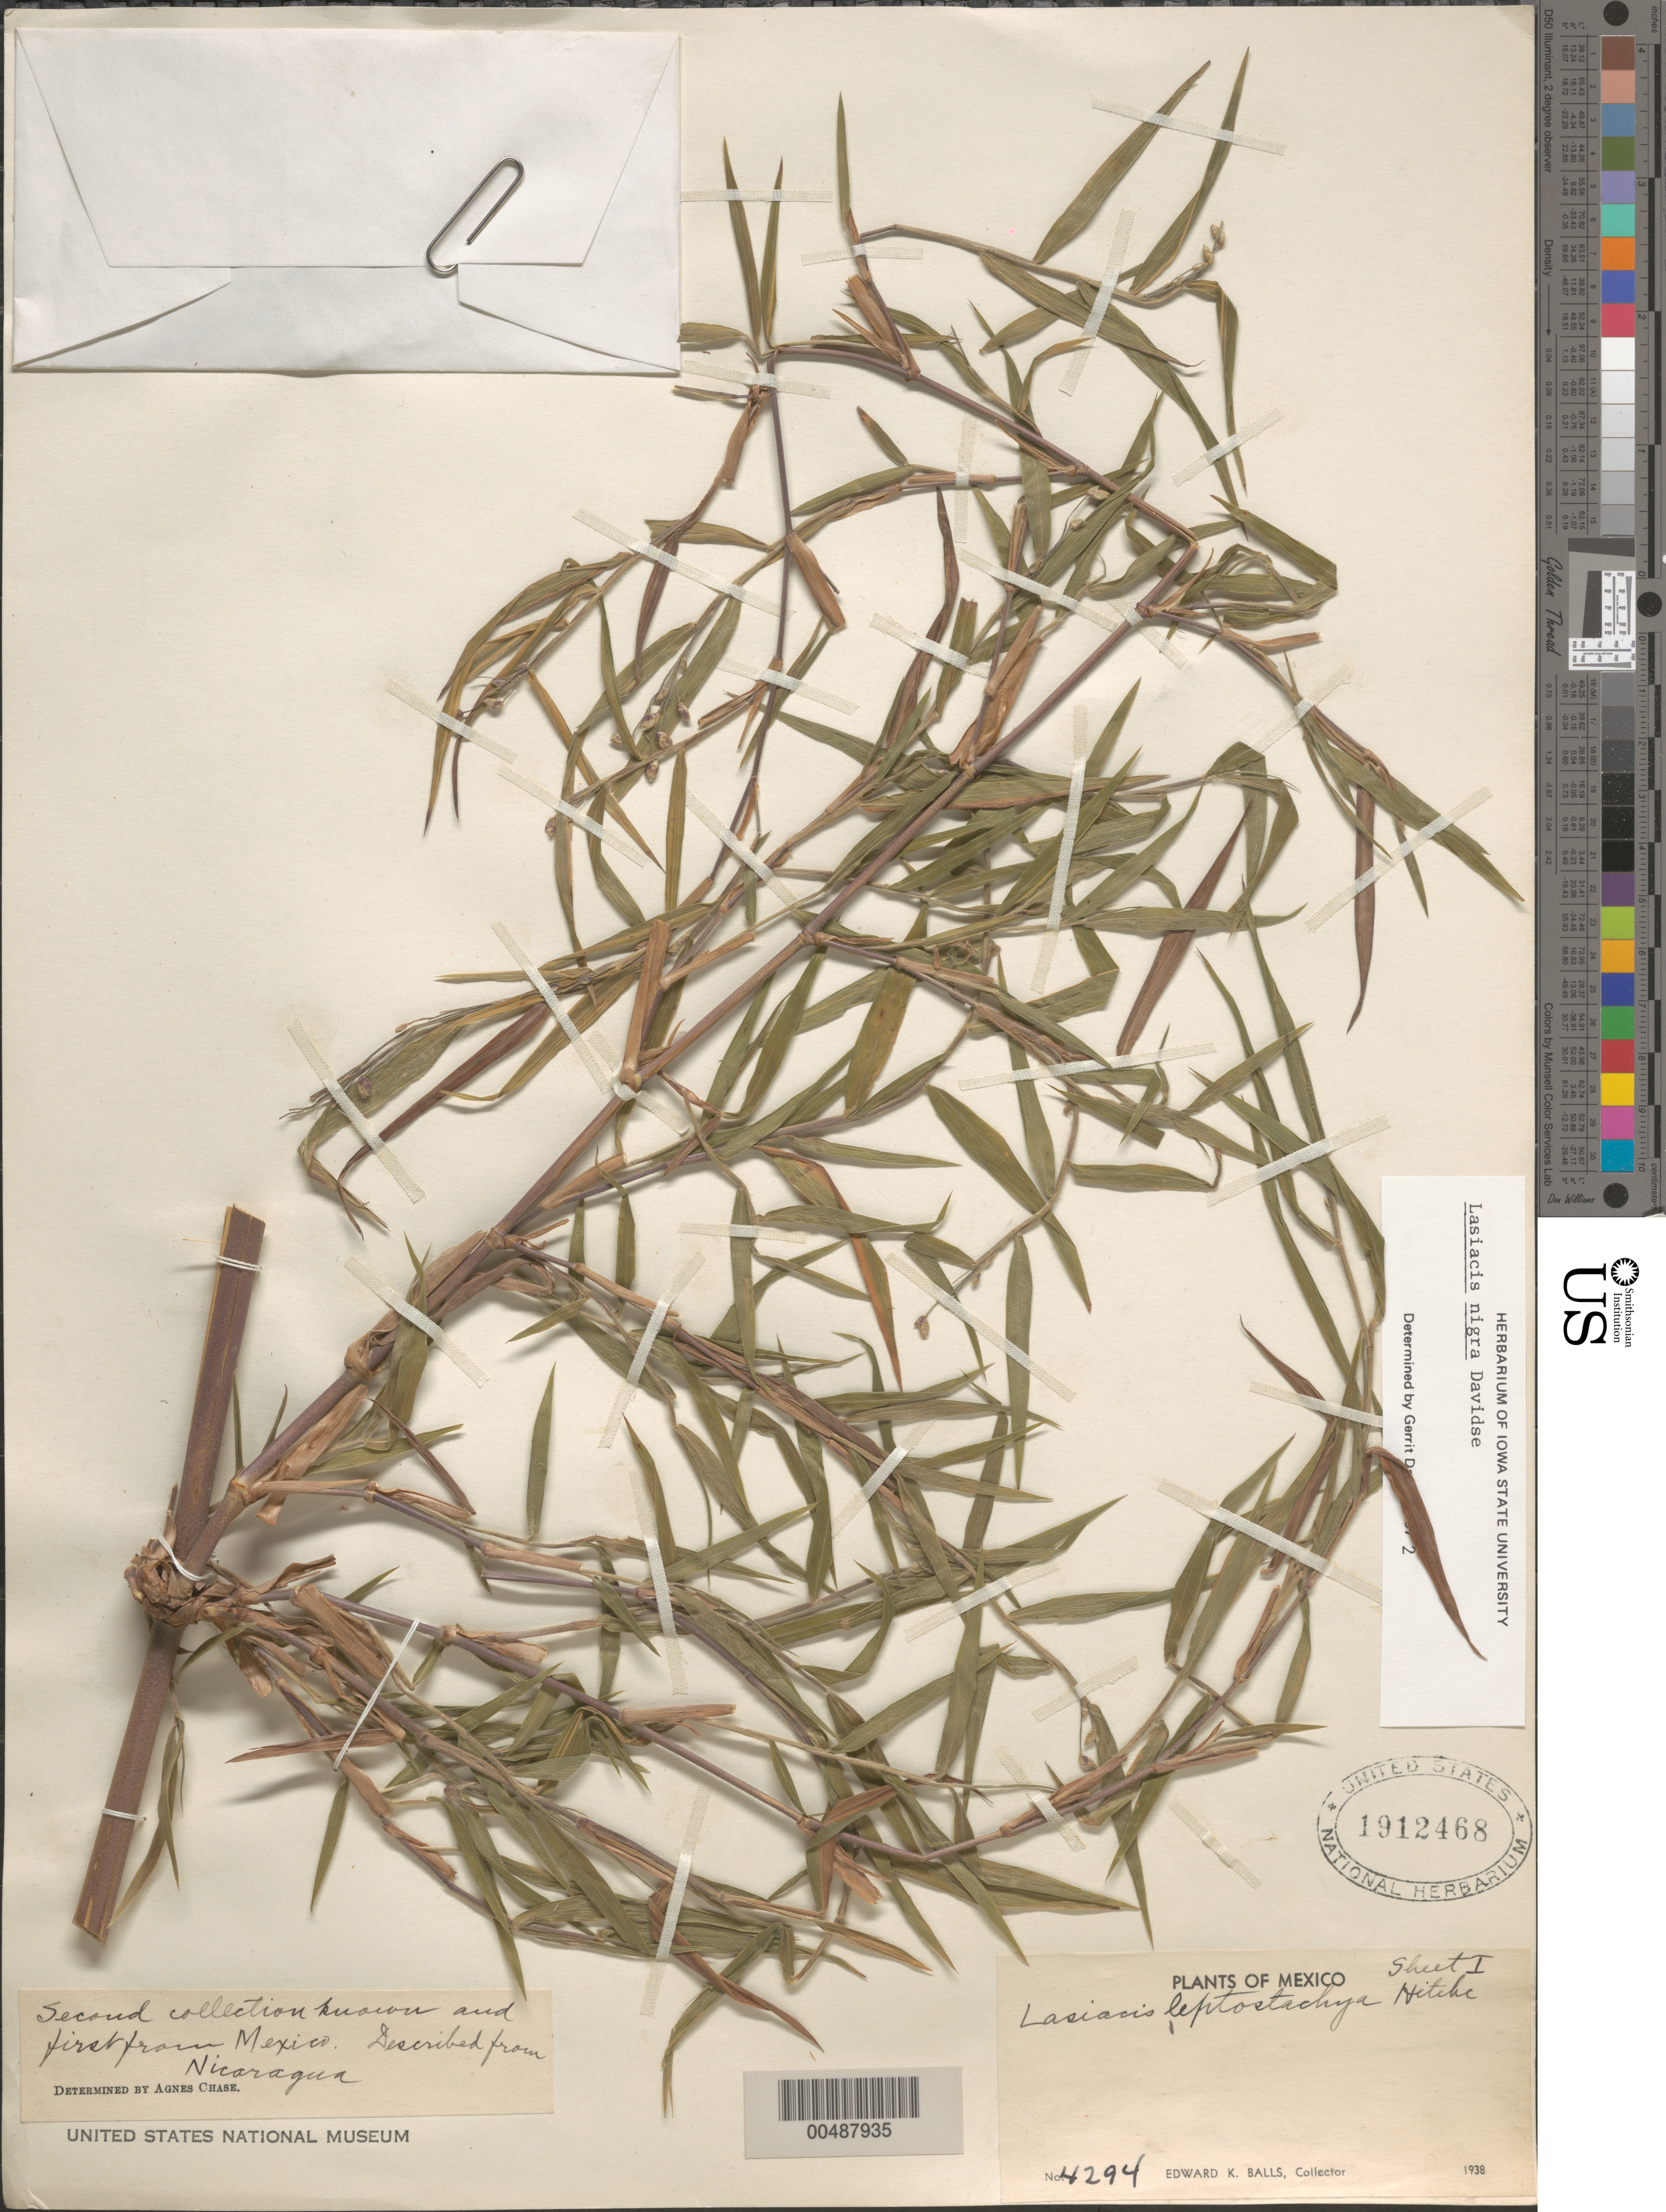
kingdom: Plantae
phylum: Tracheophyta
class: Liliopsida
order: Poales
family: Poaceae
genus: Lasiacis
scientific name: Lasiacis maxonii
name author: Swallen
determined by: Davidse, Gerrit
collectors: E. K. Balls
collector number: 4294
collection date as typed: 1938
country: Mexico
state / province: Durango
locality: San Ramon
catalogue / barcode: US 1912468